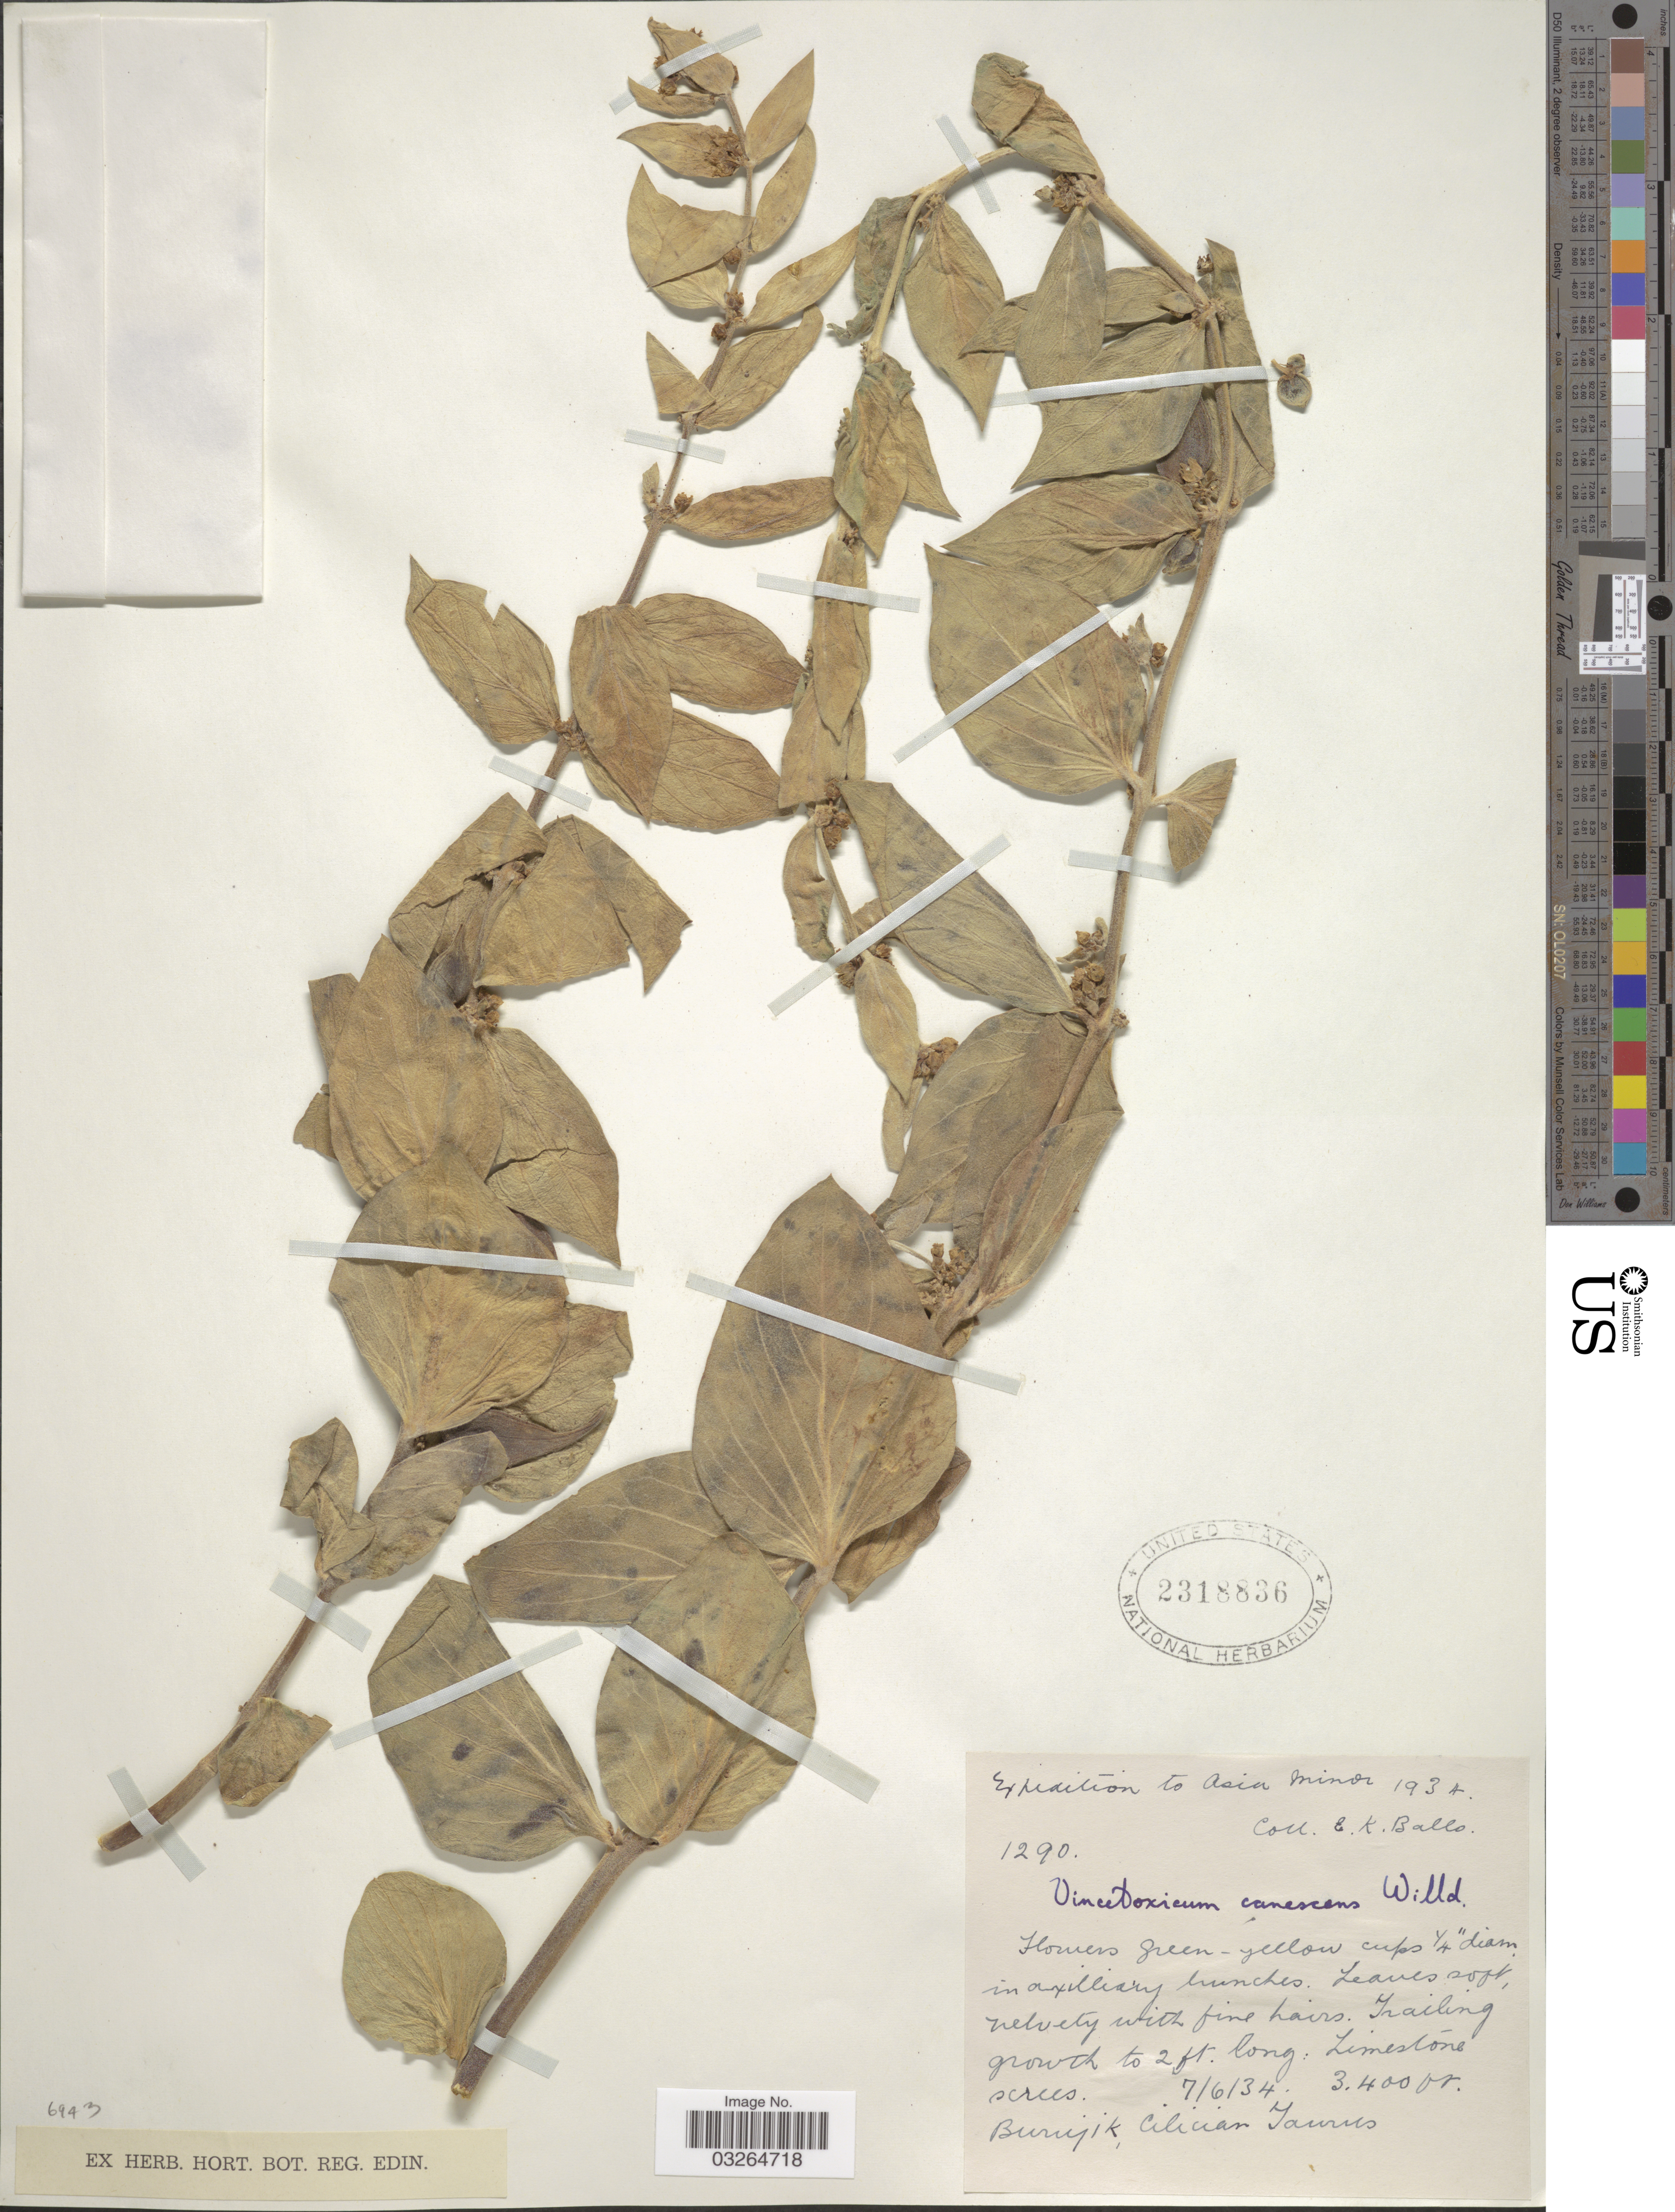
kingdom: Plantae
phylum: Tracheophyta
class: Magnoliopsida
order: Gentianales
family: Apocynaceae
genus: Cynanchum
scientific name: Cynanchum canescens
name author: (Willd.) K. Schum.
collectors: E. K. Balls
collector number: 1290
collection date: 1934-06-07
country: Turkey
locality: Asia minor. Buruyik Cilician Taurus.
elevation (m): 1036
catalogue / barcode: US 2318836